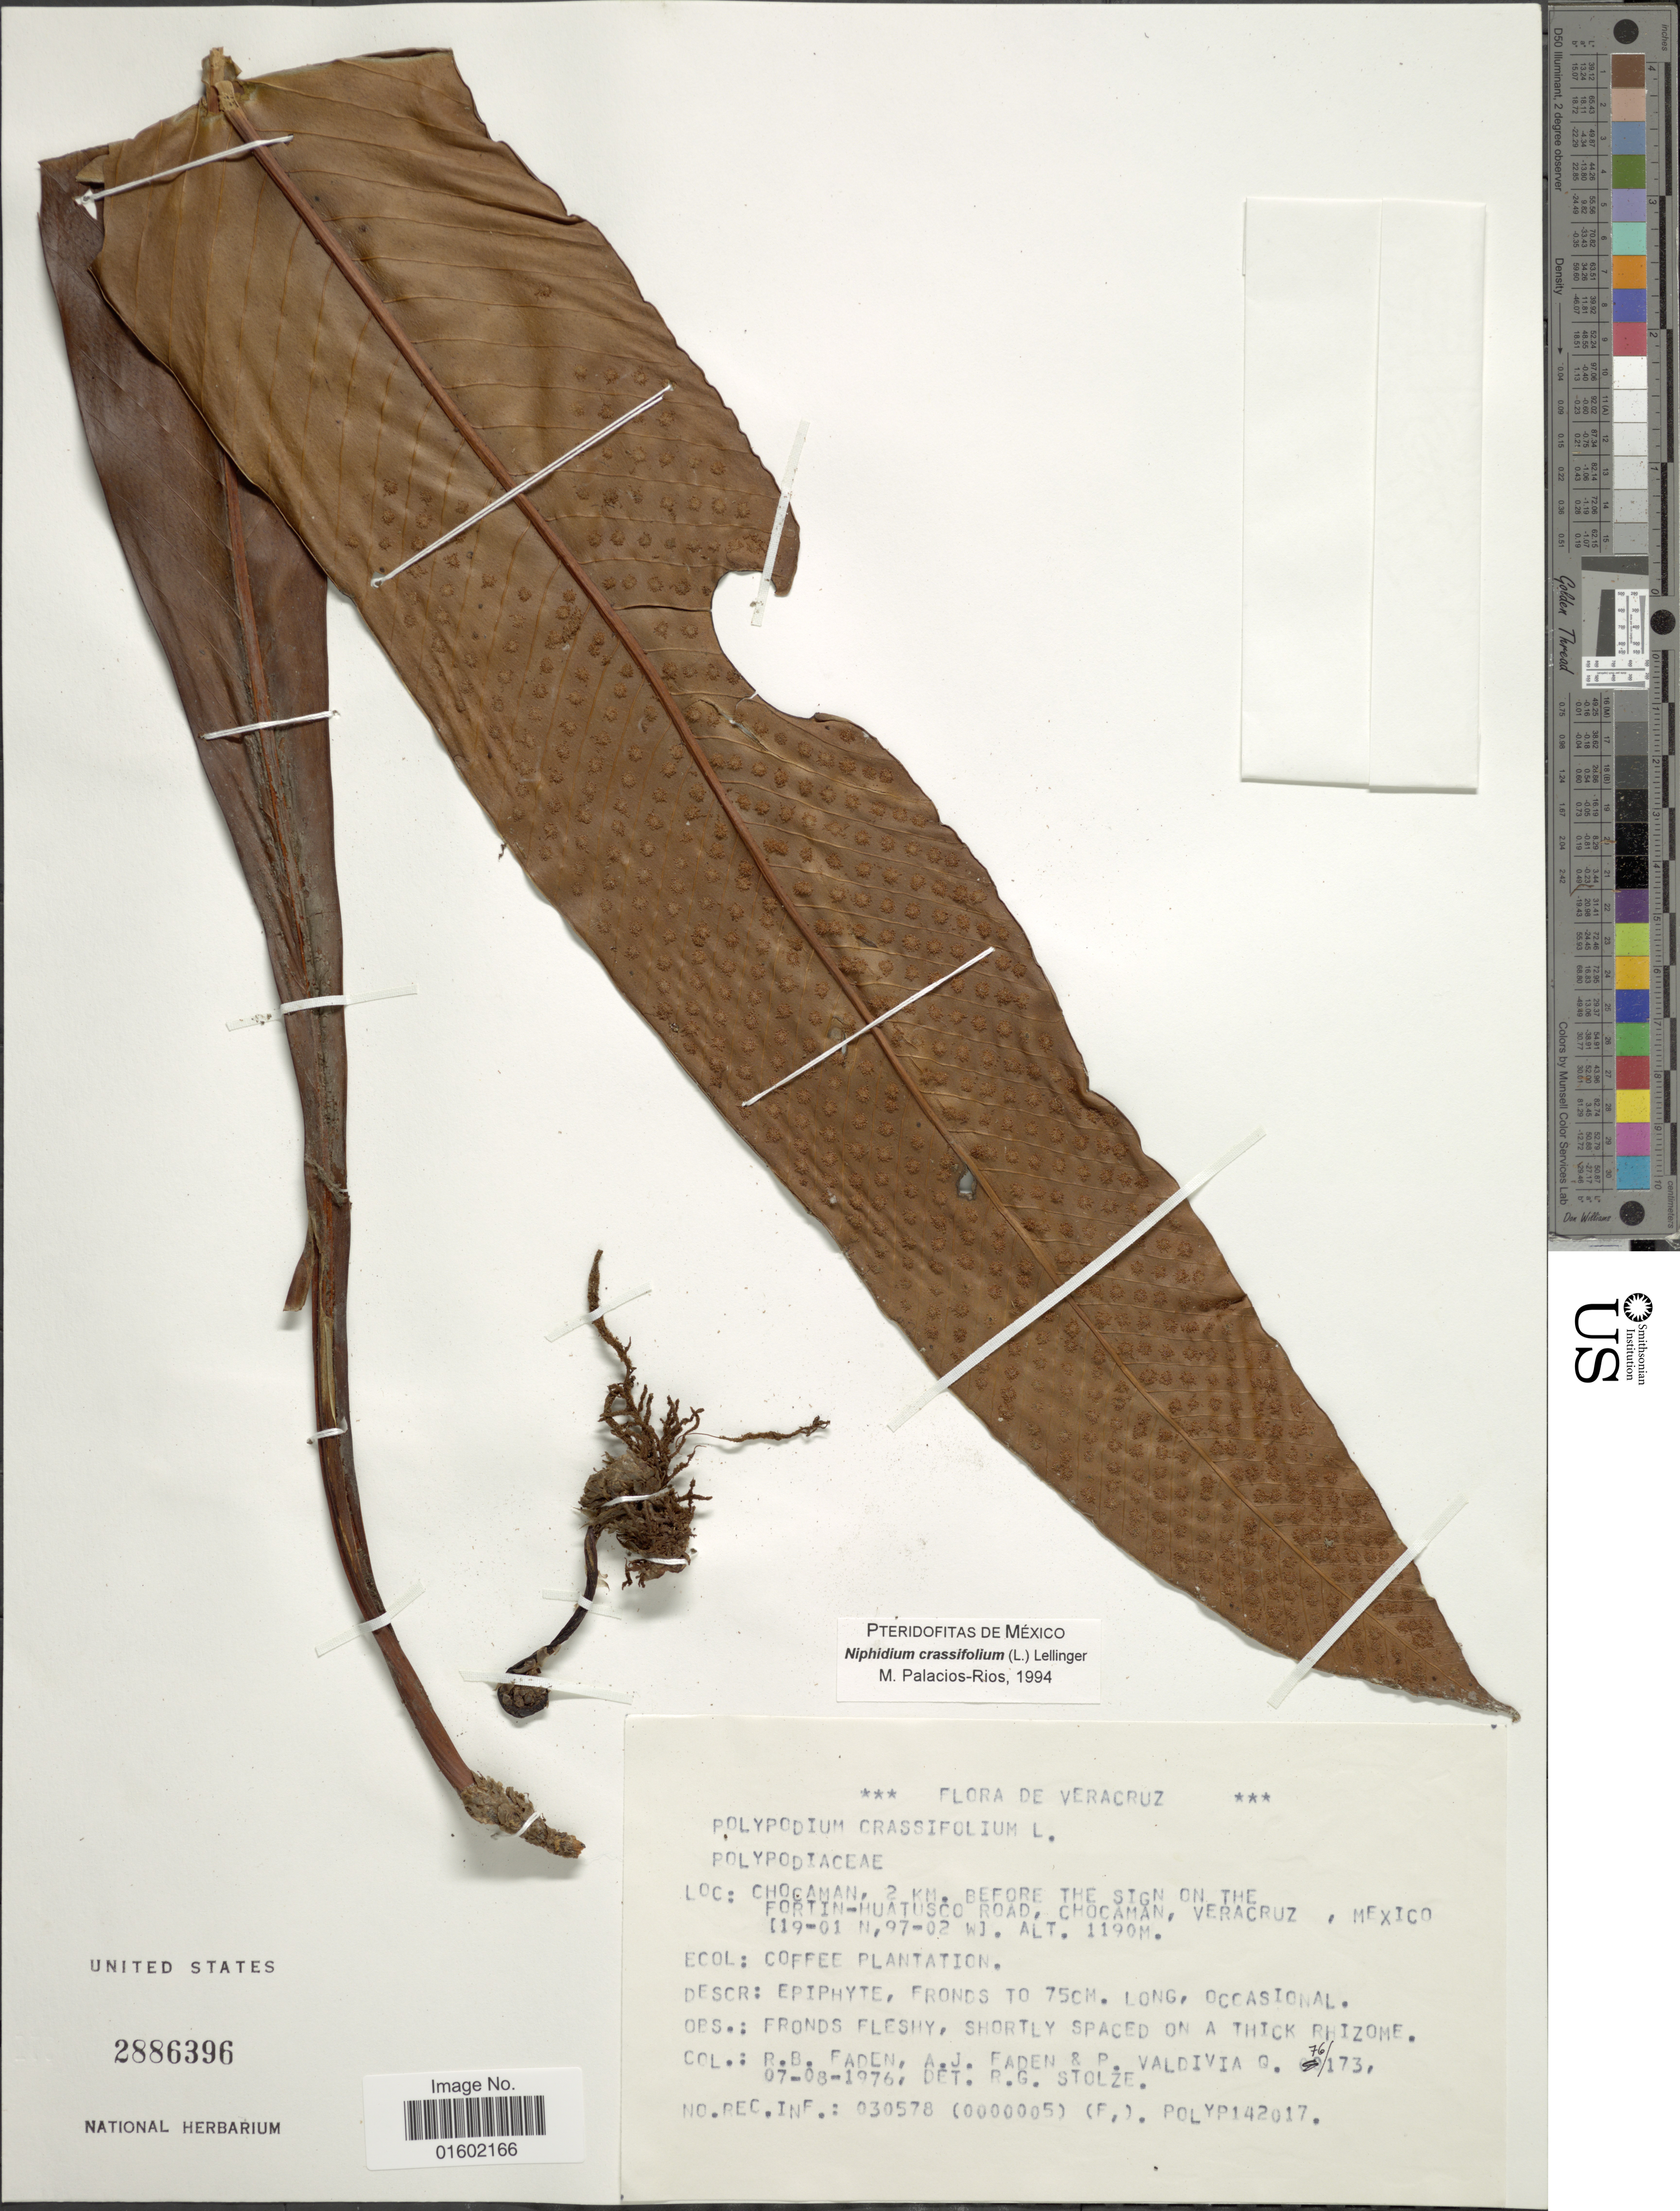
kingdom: Plantae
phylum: Tracheophyta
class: Polypodiopsida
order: Polypodiales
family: Polypodiaceae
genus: Niphidium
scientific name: Niphidium crassifolium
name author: (L.) Lellinger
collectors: R. B. Faden, A. J. Faden & P. E. Valdivia Q.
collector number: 76/173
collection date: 1976-08-07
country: Mexico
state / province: Veracruz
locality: Veracruz, Chocaman, 2 km. before the sign on the Fortin-Huatuscp,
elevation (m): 1190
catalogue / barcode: US 2886396